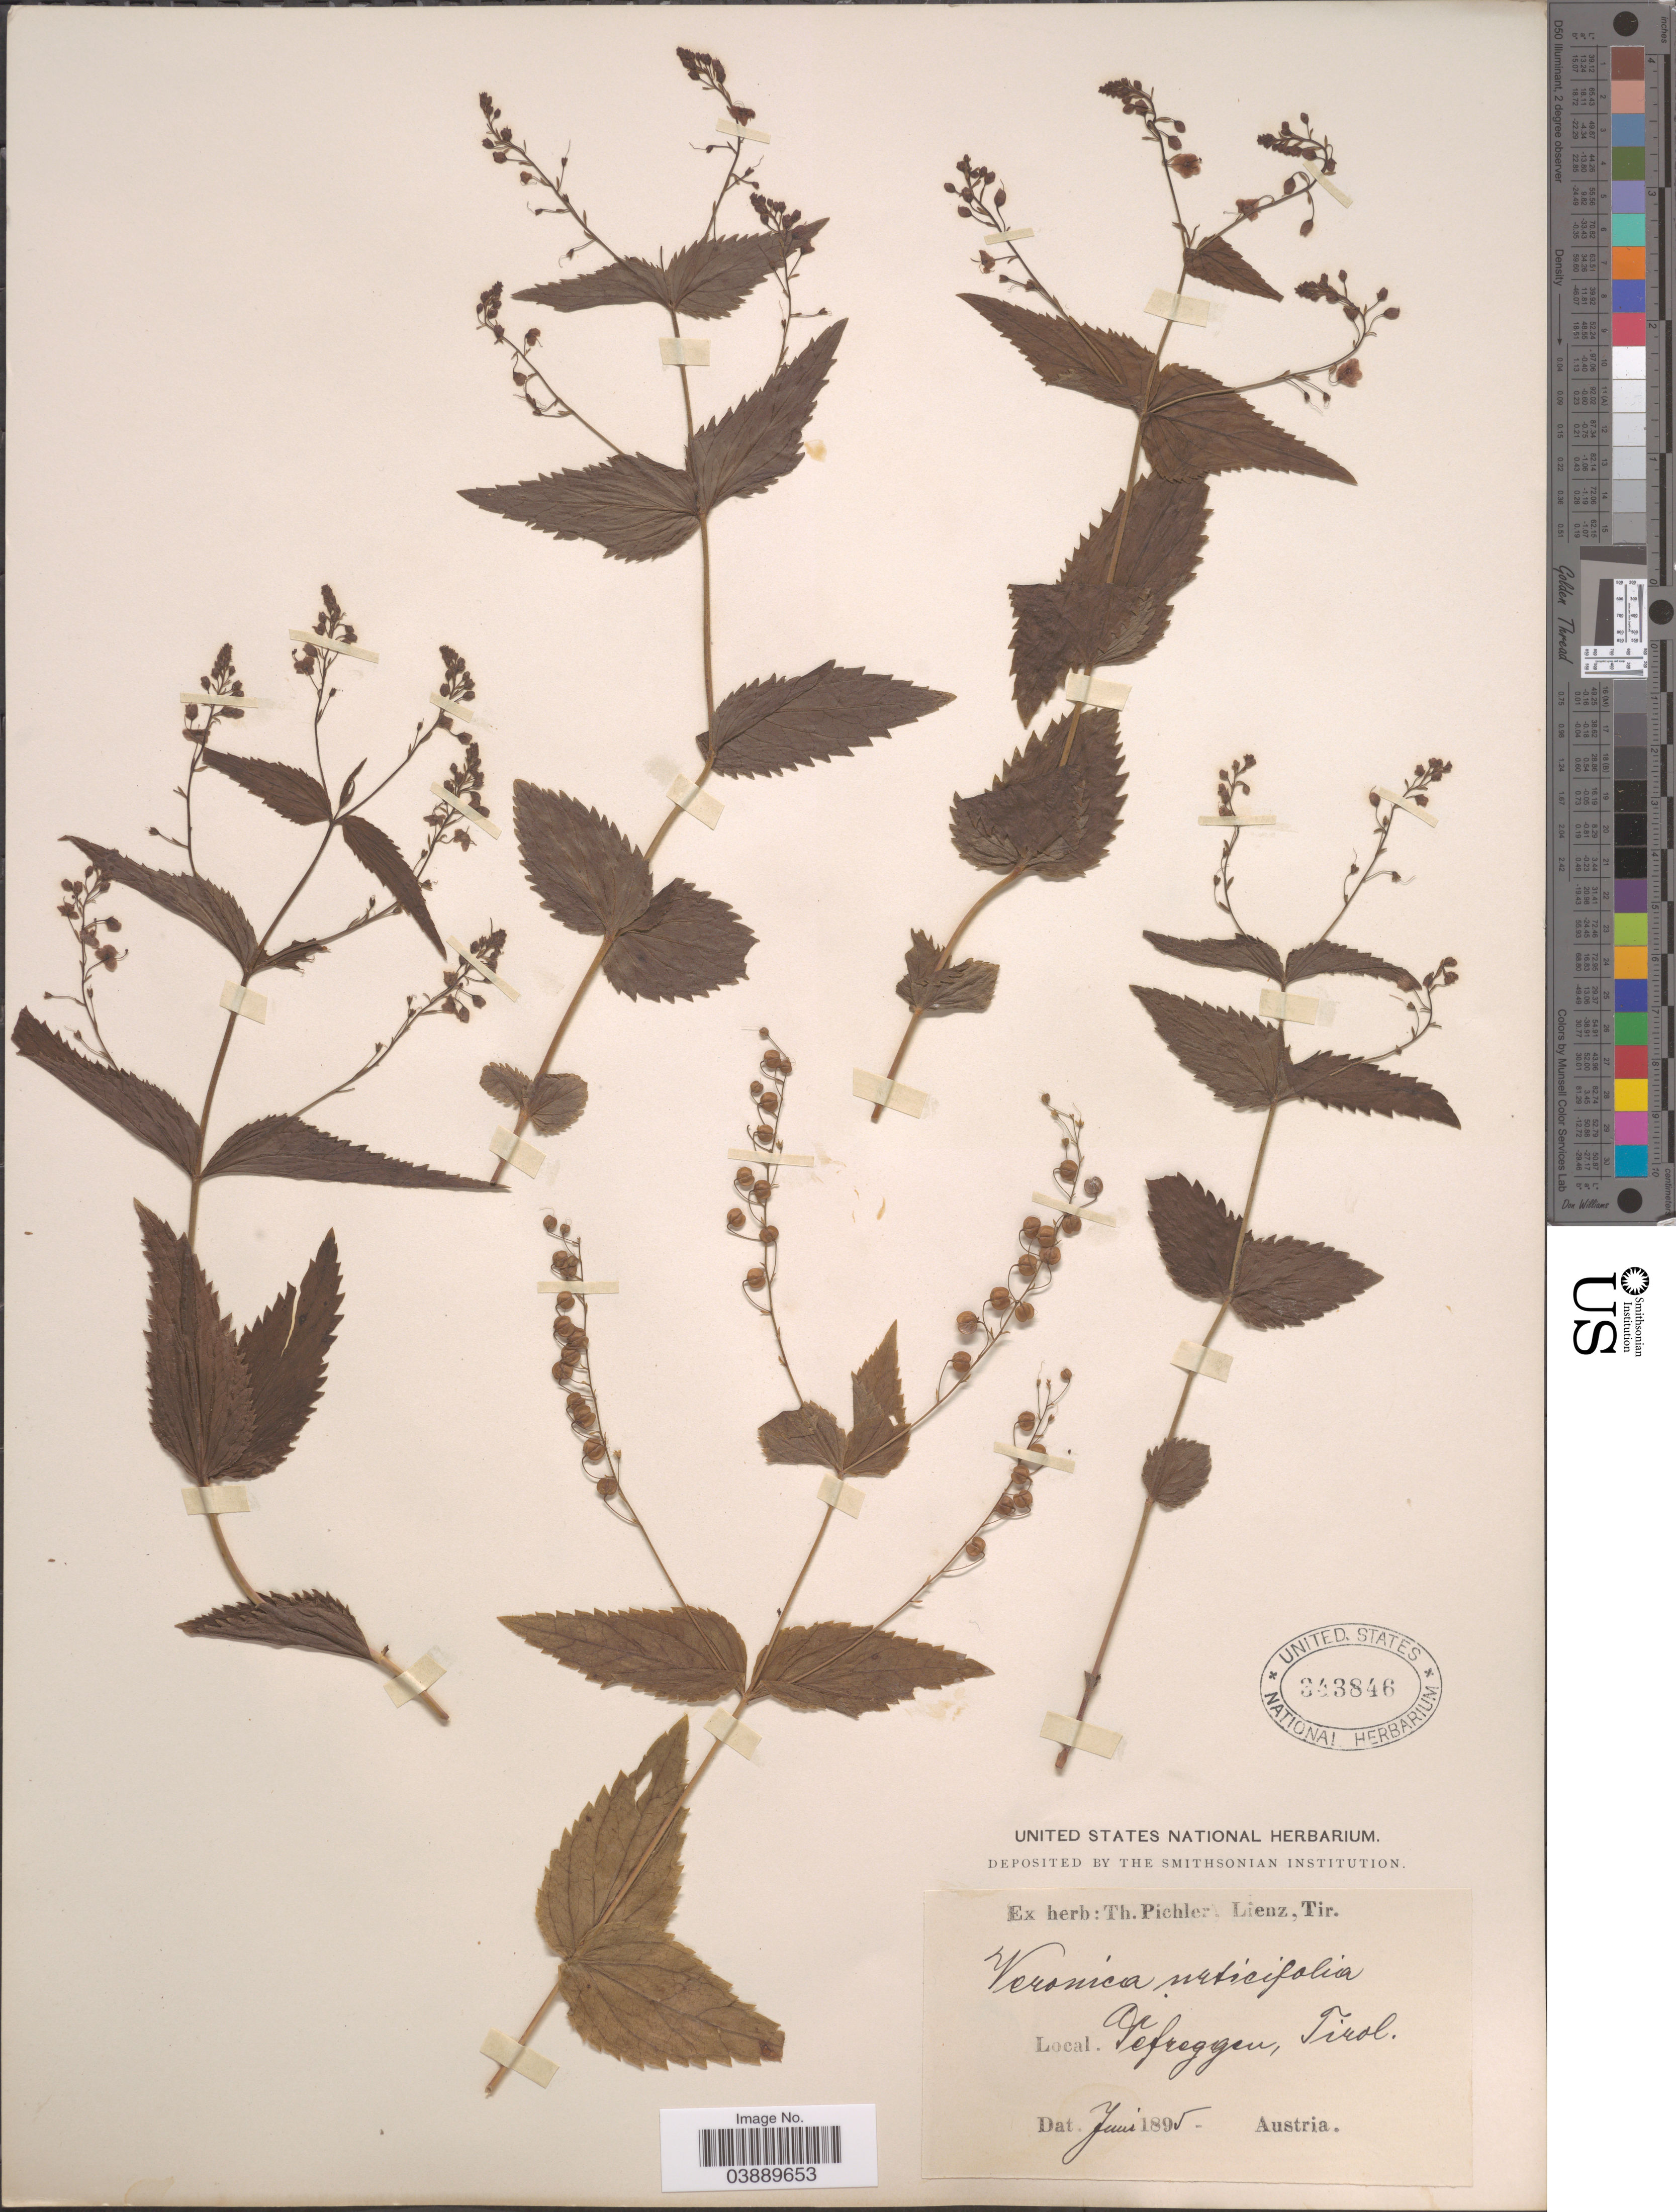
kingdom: Plantae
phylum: Tracheophyta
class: Magnoliopsida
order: Lamiales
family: Plantaginaceae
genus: Veronica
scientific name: Veronica urticifolia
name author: Jacq.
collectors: ex herb. T. Pichler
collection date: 1895-06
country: Austria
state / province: Tirol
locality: Defreggen.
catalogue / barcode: US 343846